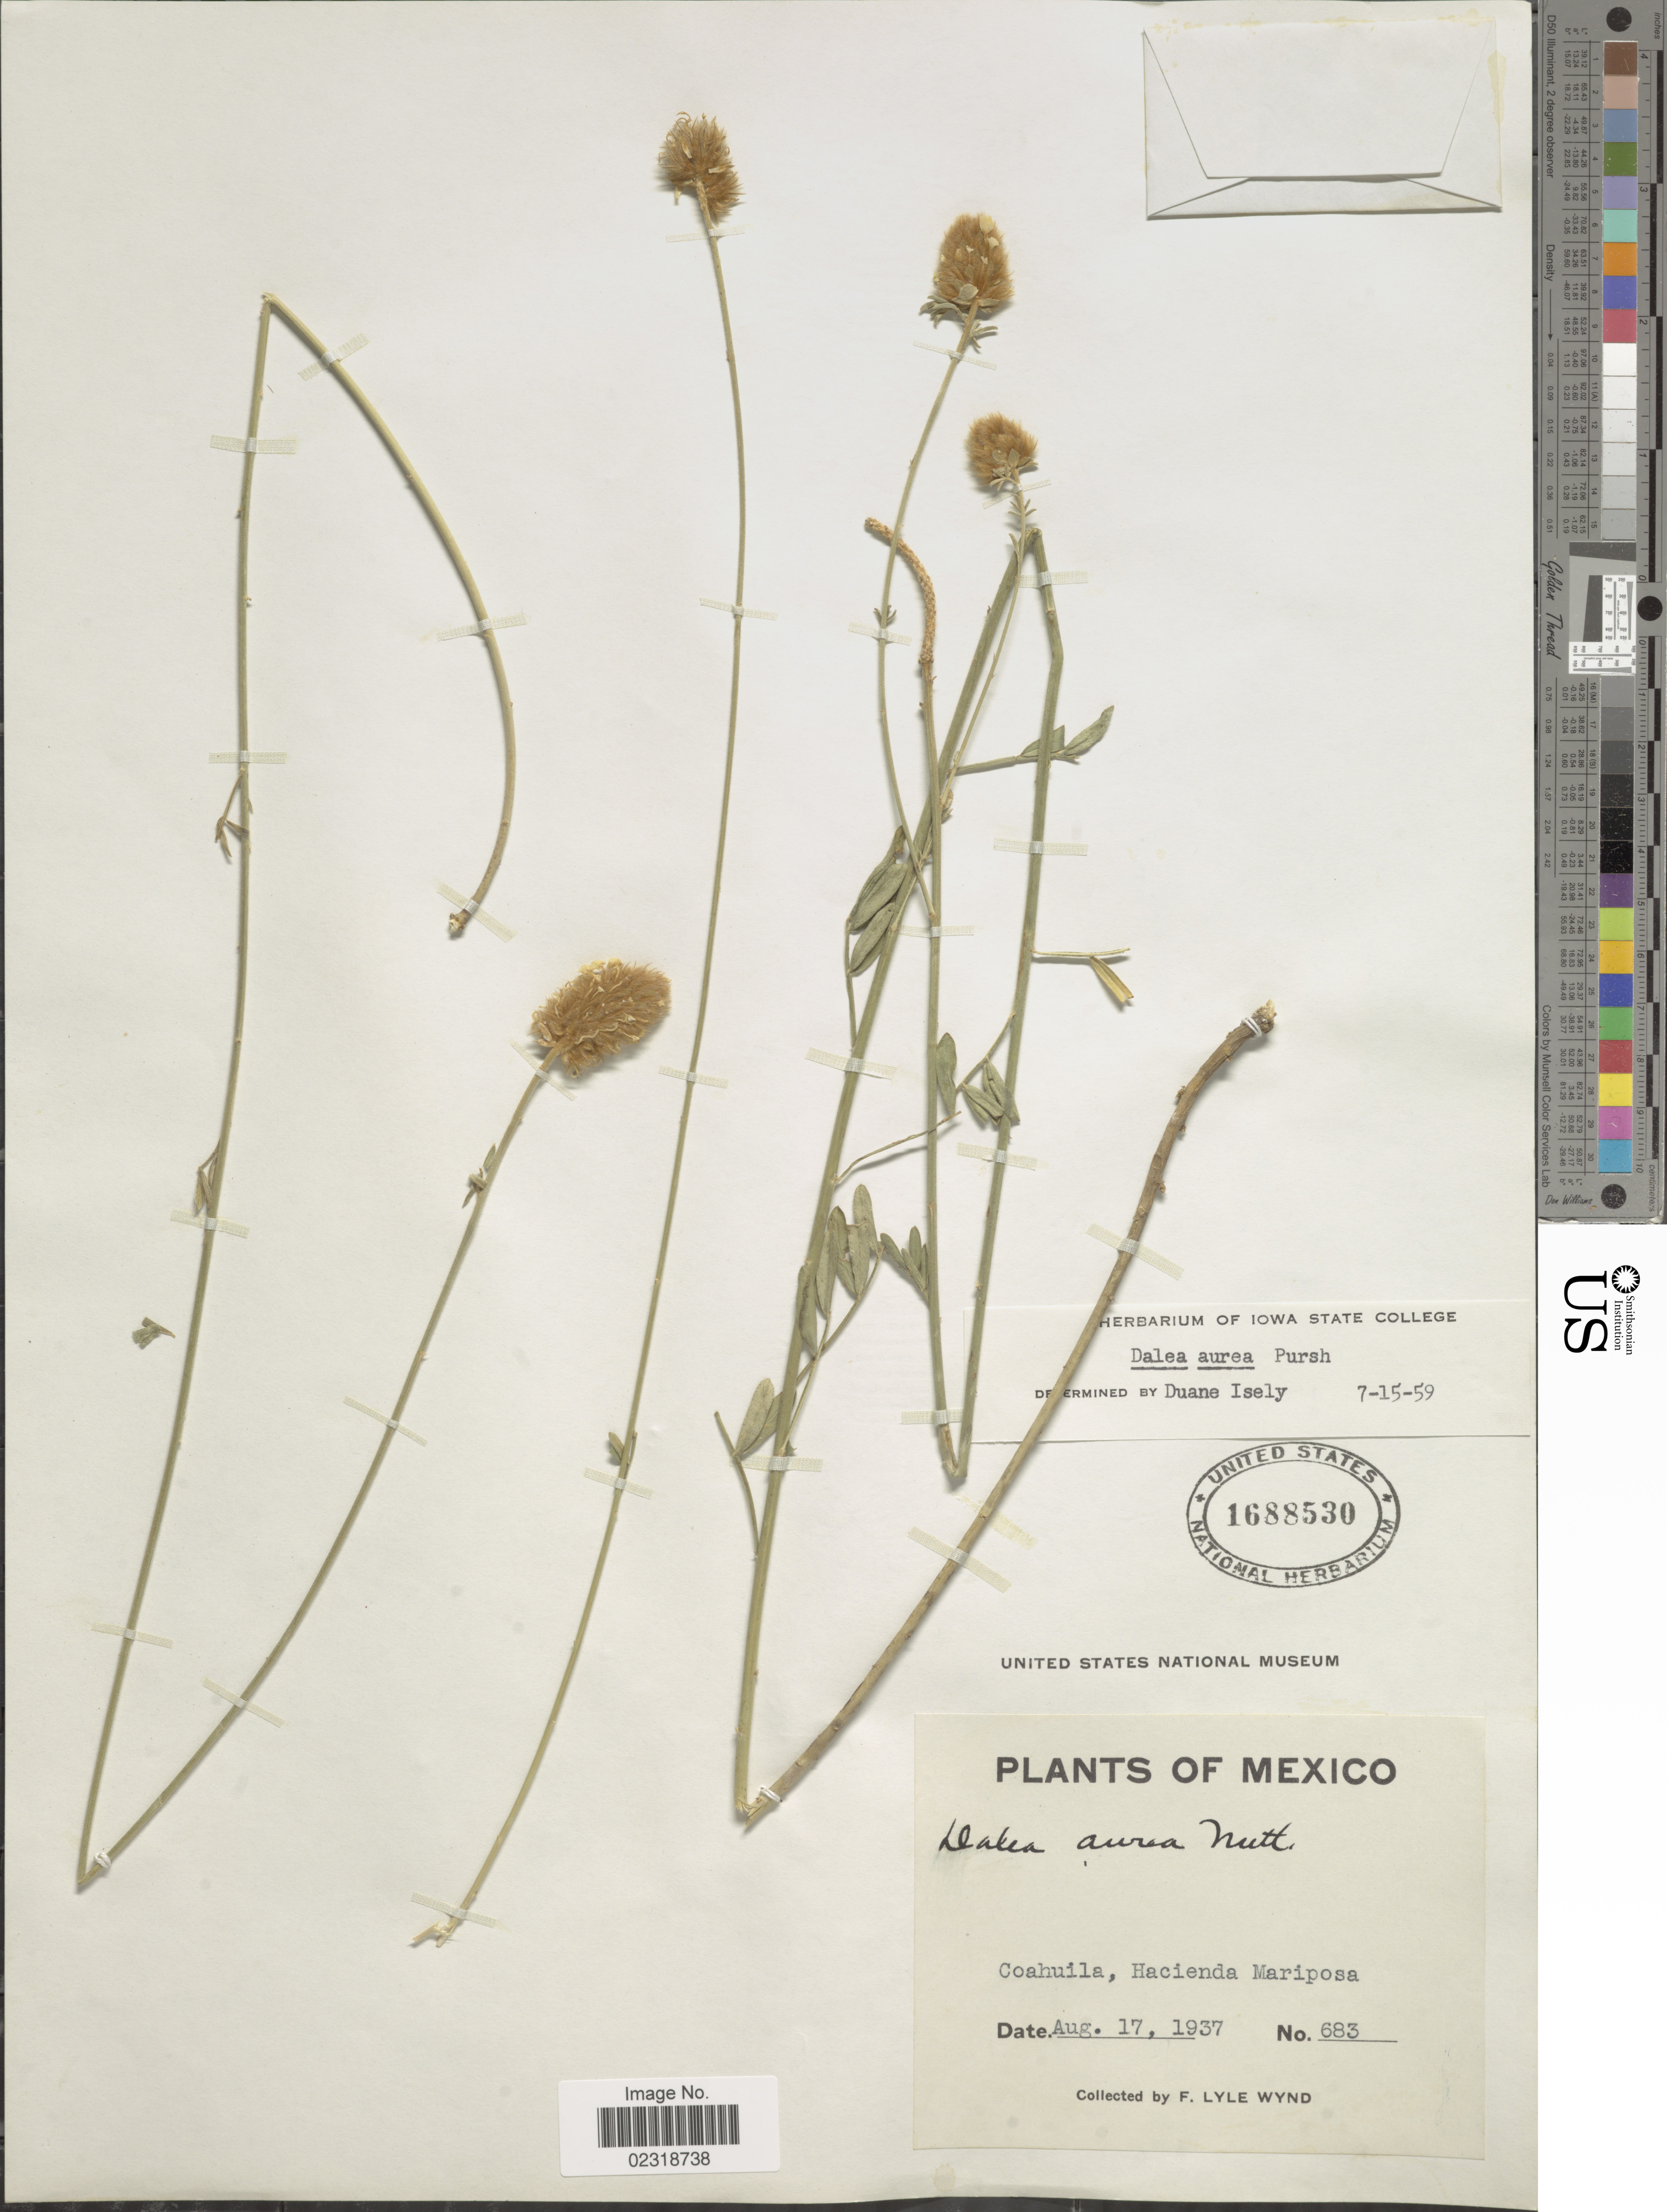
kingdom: Plantae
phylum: Tracheophyta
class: Magnoliopsida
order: Fabales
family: Fabaceae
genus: Dalea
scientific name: Dalea aurea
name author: Nutt. ex Pursh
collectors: F. L. Wynd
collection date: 1937-08-17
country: Mexico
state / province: Coahuila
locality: Hacienda Mariposa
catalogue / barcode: US 1688530